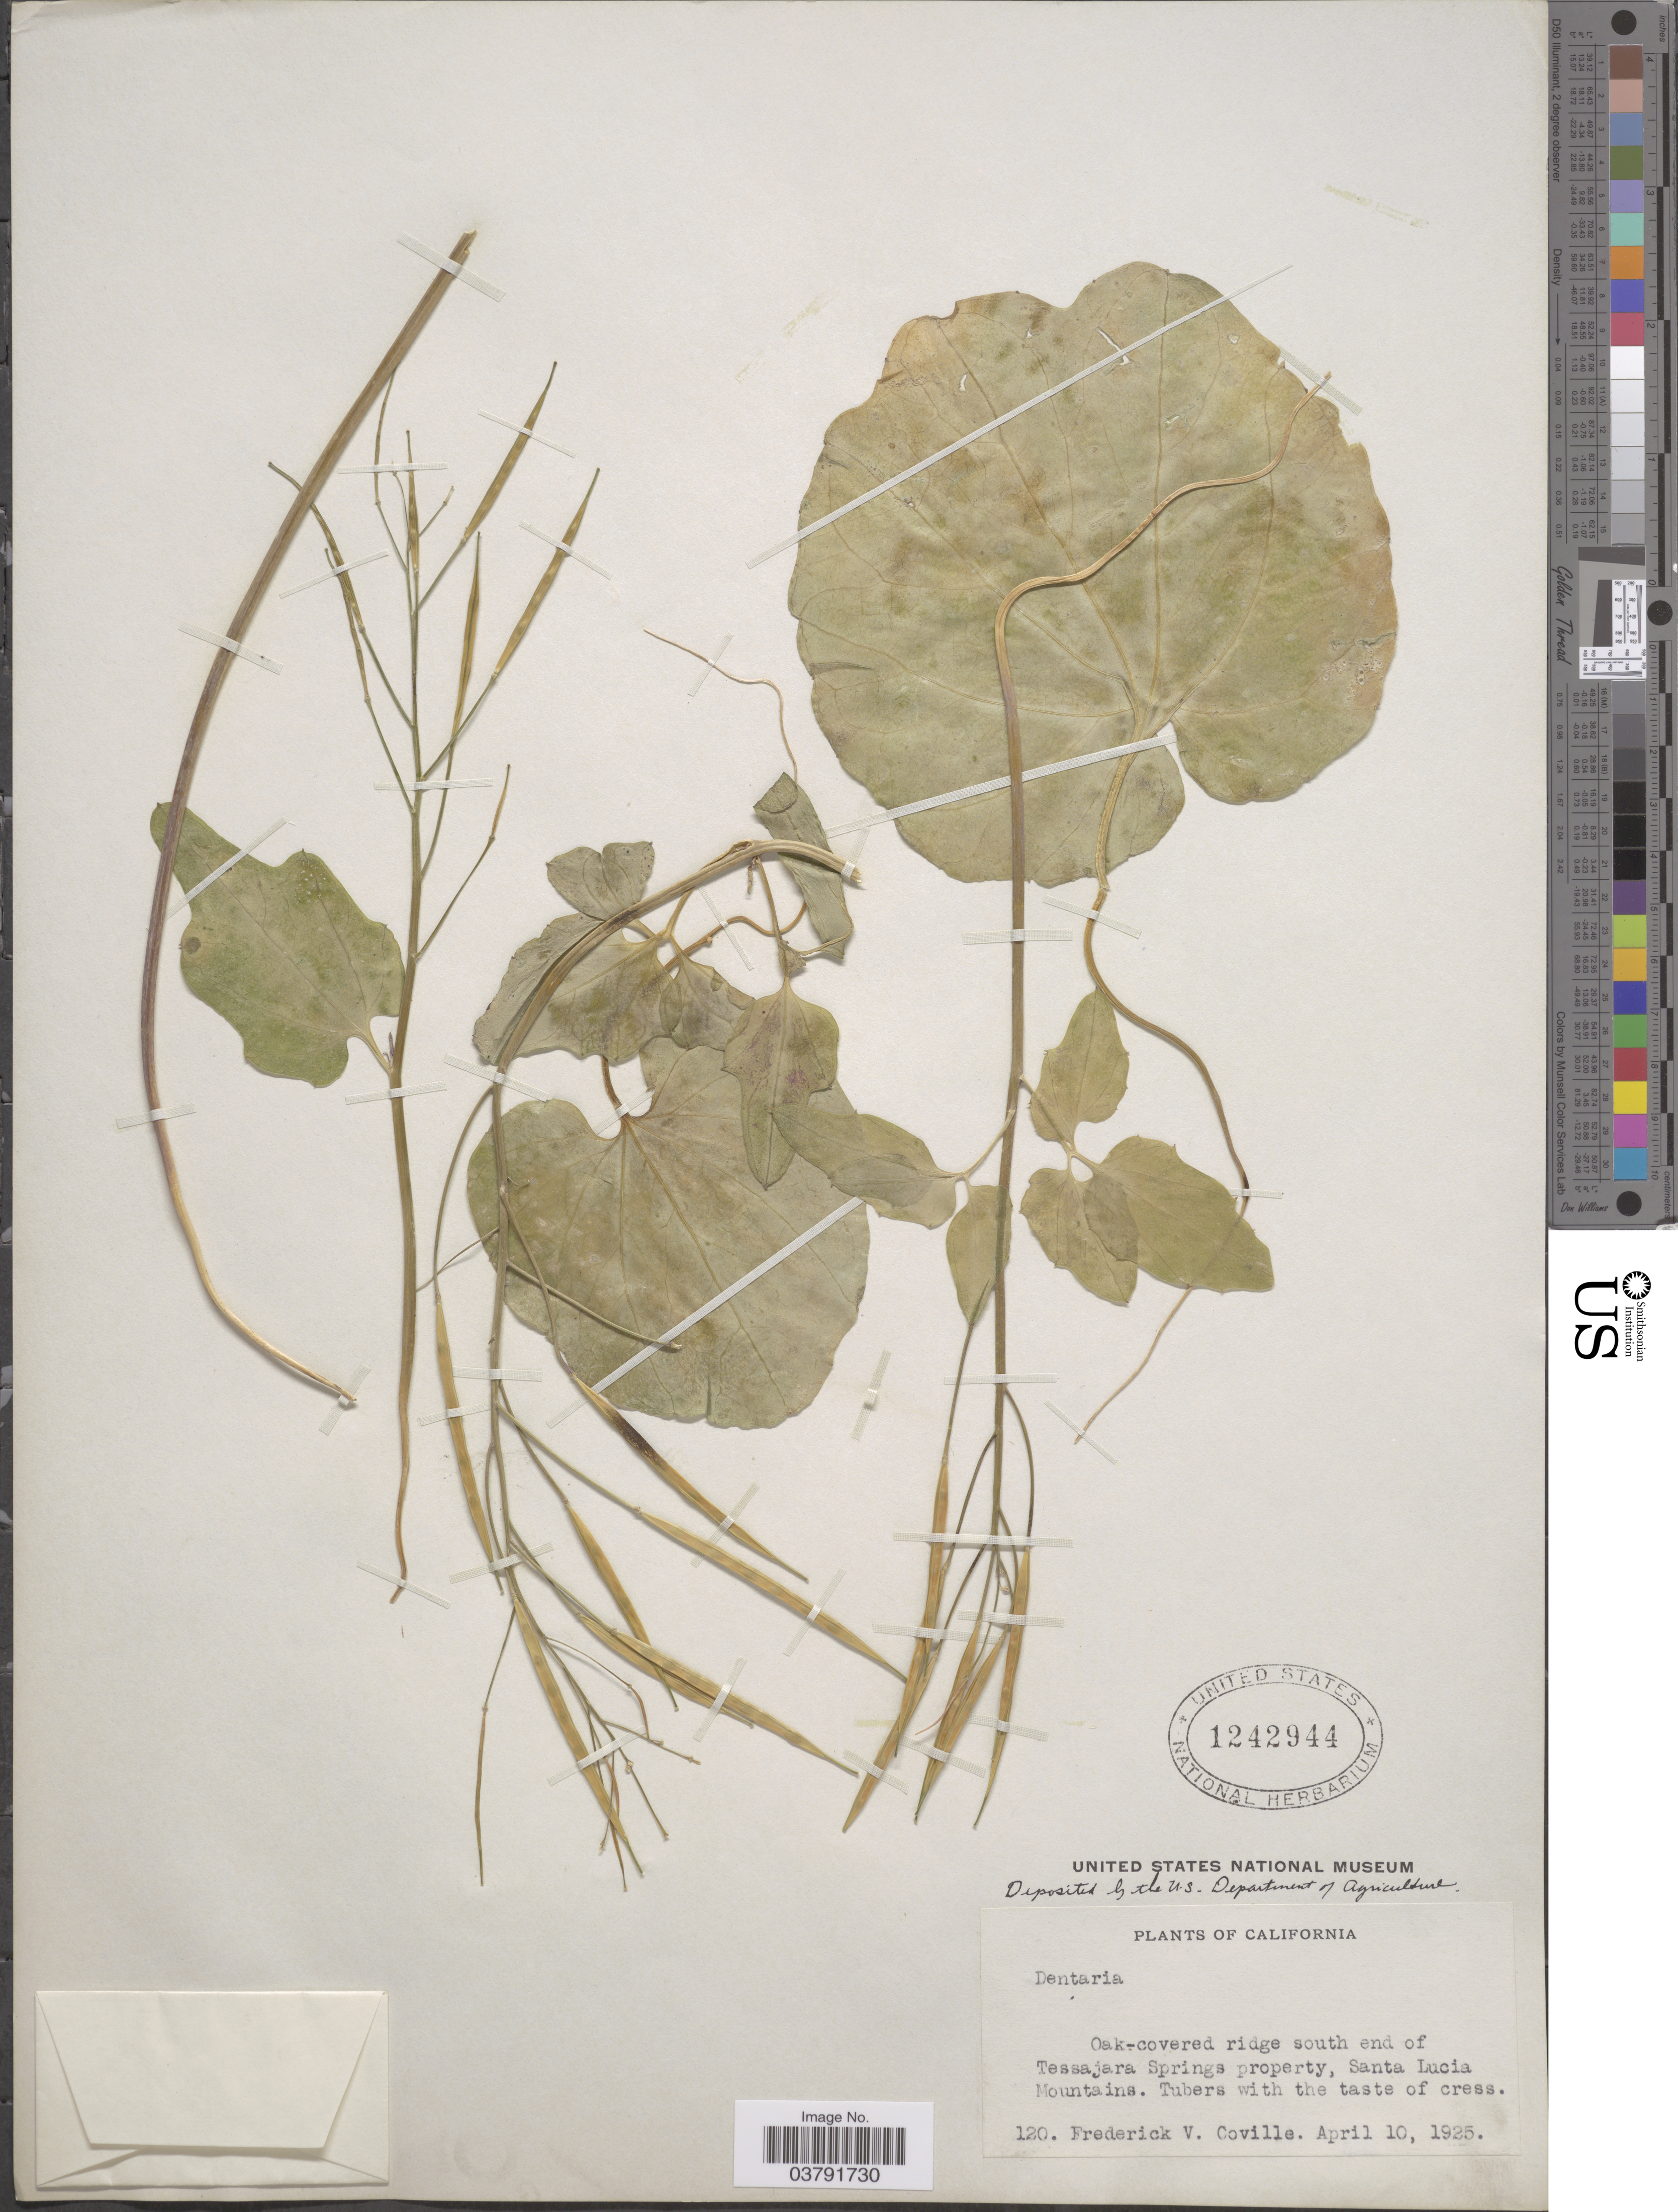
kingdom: Plantae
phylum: Tracheophyta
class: Magnoliopsida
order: Brassicales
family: Brassicaceae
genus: Dentaria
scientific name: Dentaria sp.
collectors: F. V. Coville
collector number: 120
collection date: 1925-04-10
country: United States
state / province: California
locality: Oak-covered ridge south end of Tessajara Springs property, Santa Lucia Mountains.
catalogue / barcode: US 1242944